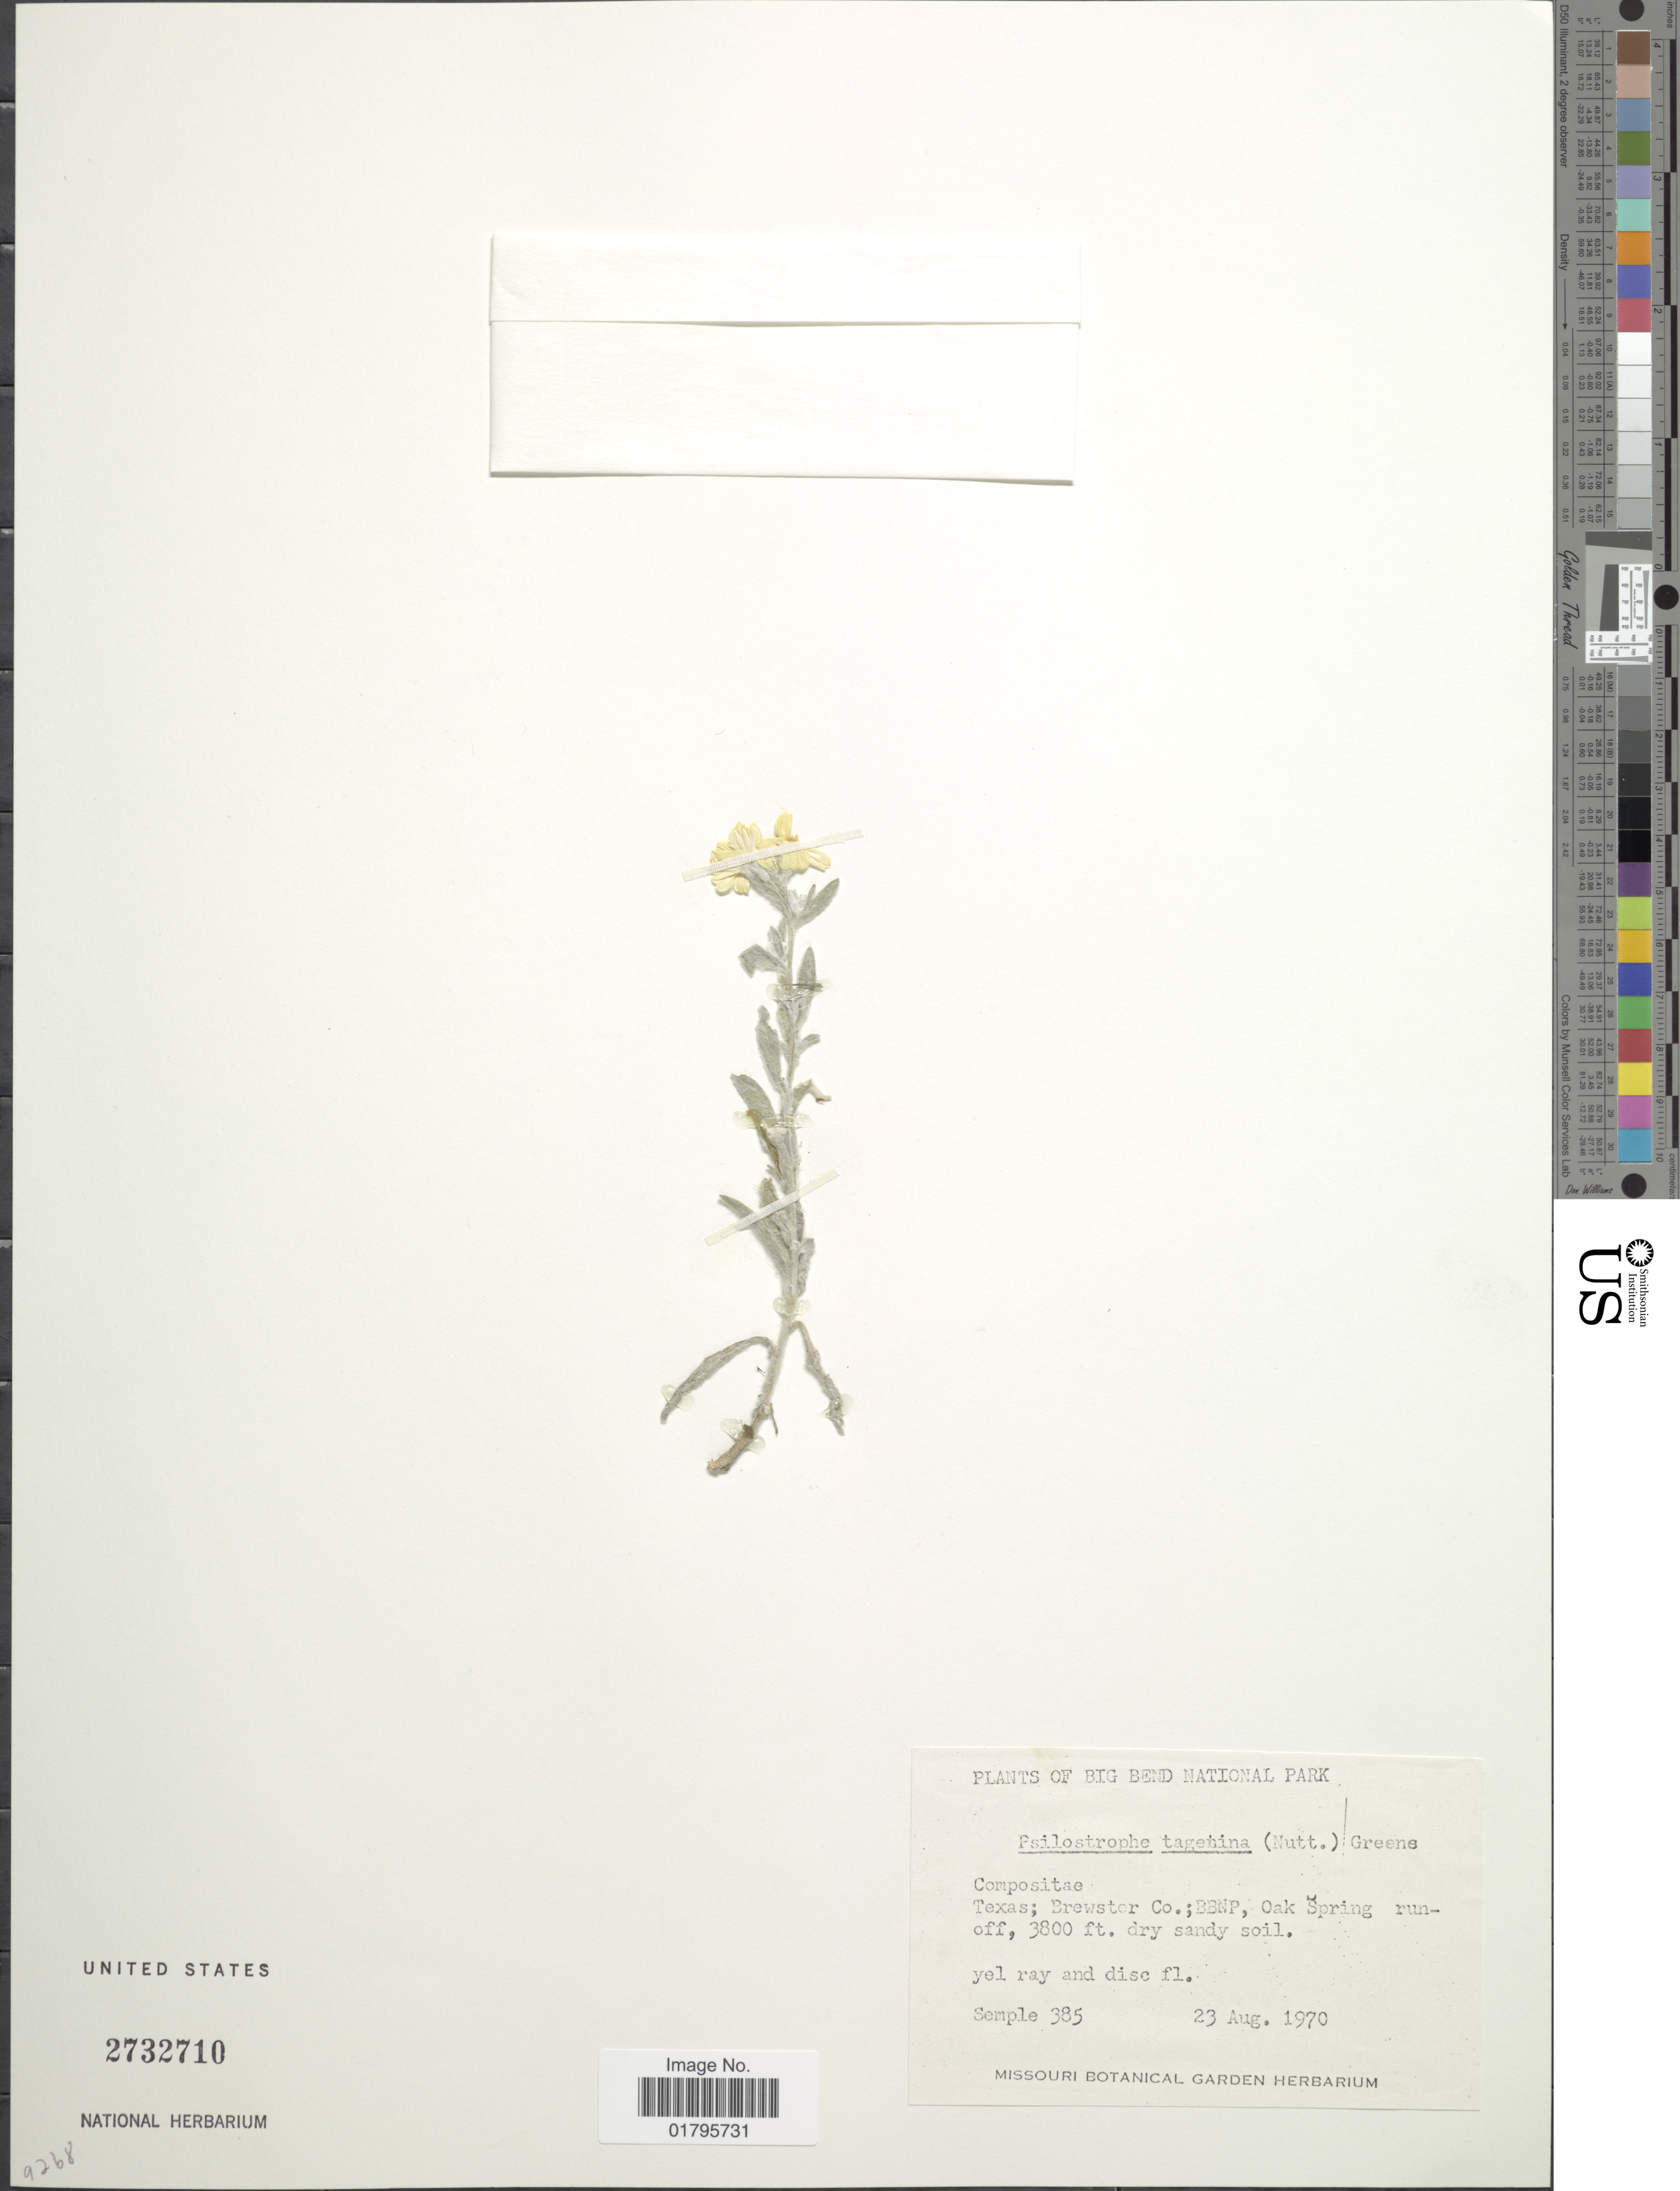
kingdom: Plantae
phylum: Tracheophyta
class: Magnoliopsida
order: Asterales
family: Asteraceae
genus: Psilostrophe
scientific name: Psilostrophe tagetina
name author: (Nutt.) Greene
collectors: Semple, --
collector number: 385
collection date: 1970-08-23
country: United States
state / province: Texas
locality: Brewster Co. BBNP, Oak Spring runoff. Big Bend National Park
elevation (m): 1158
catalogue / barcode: US 2732710